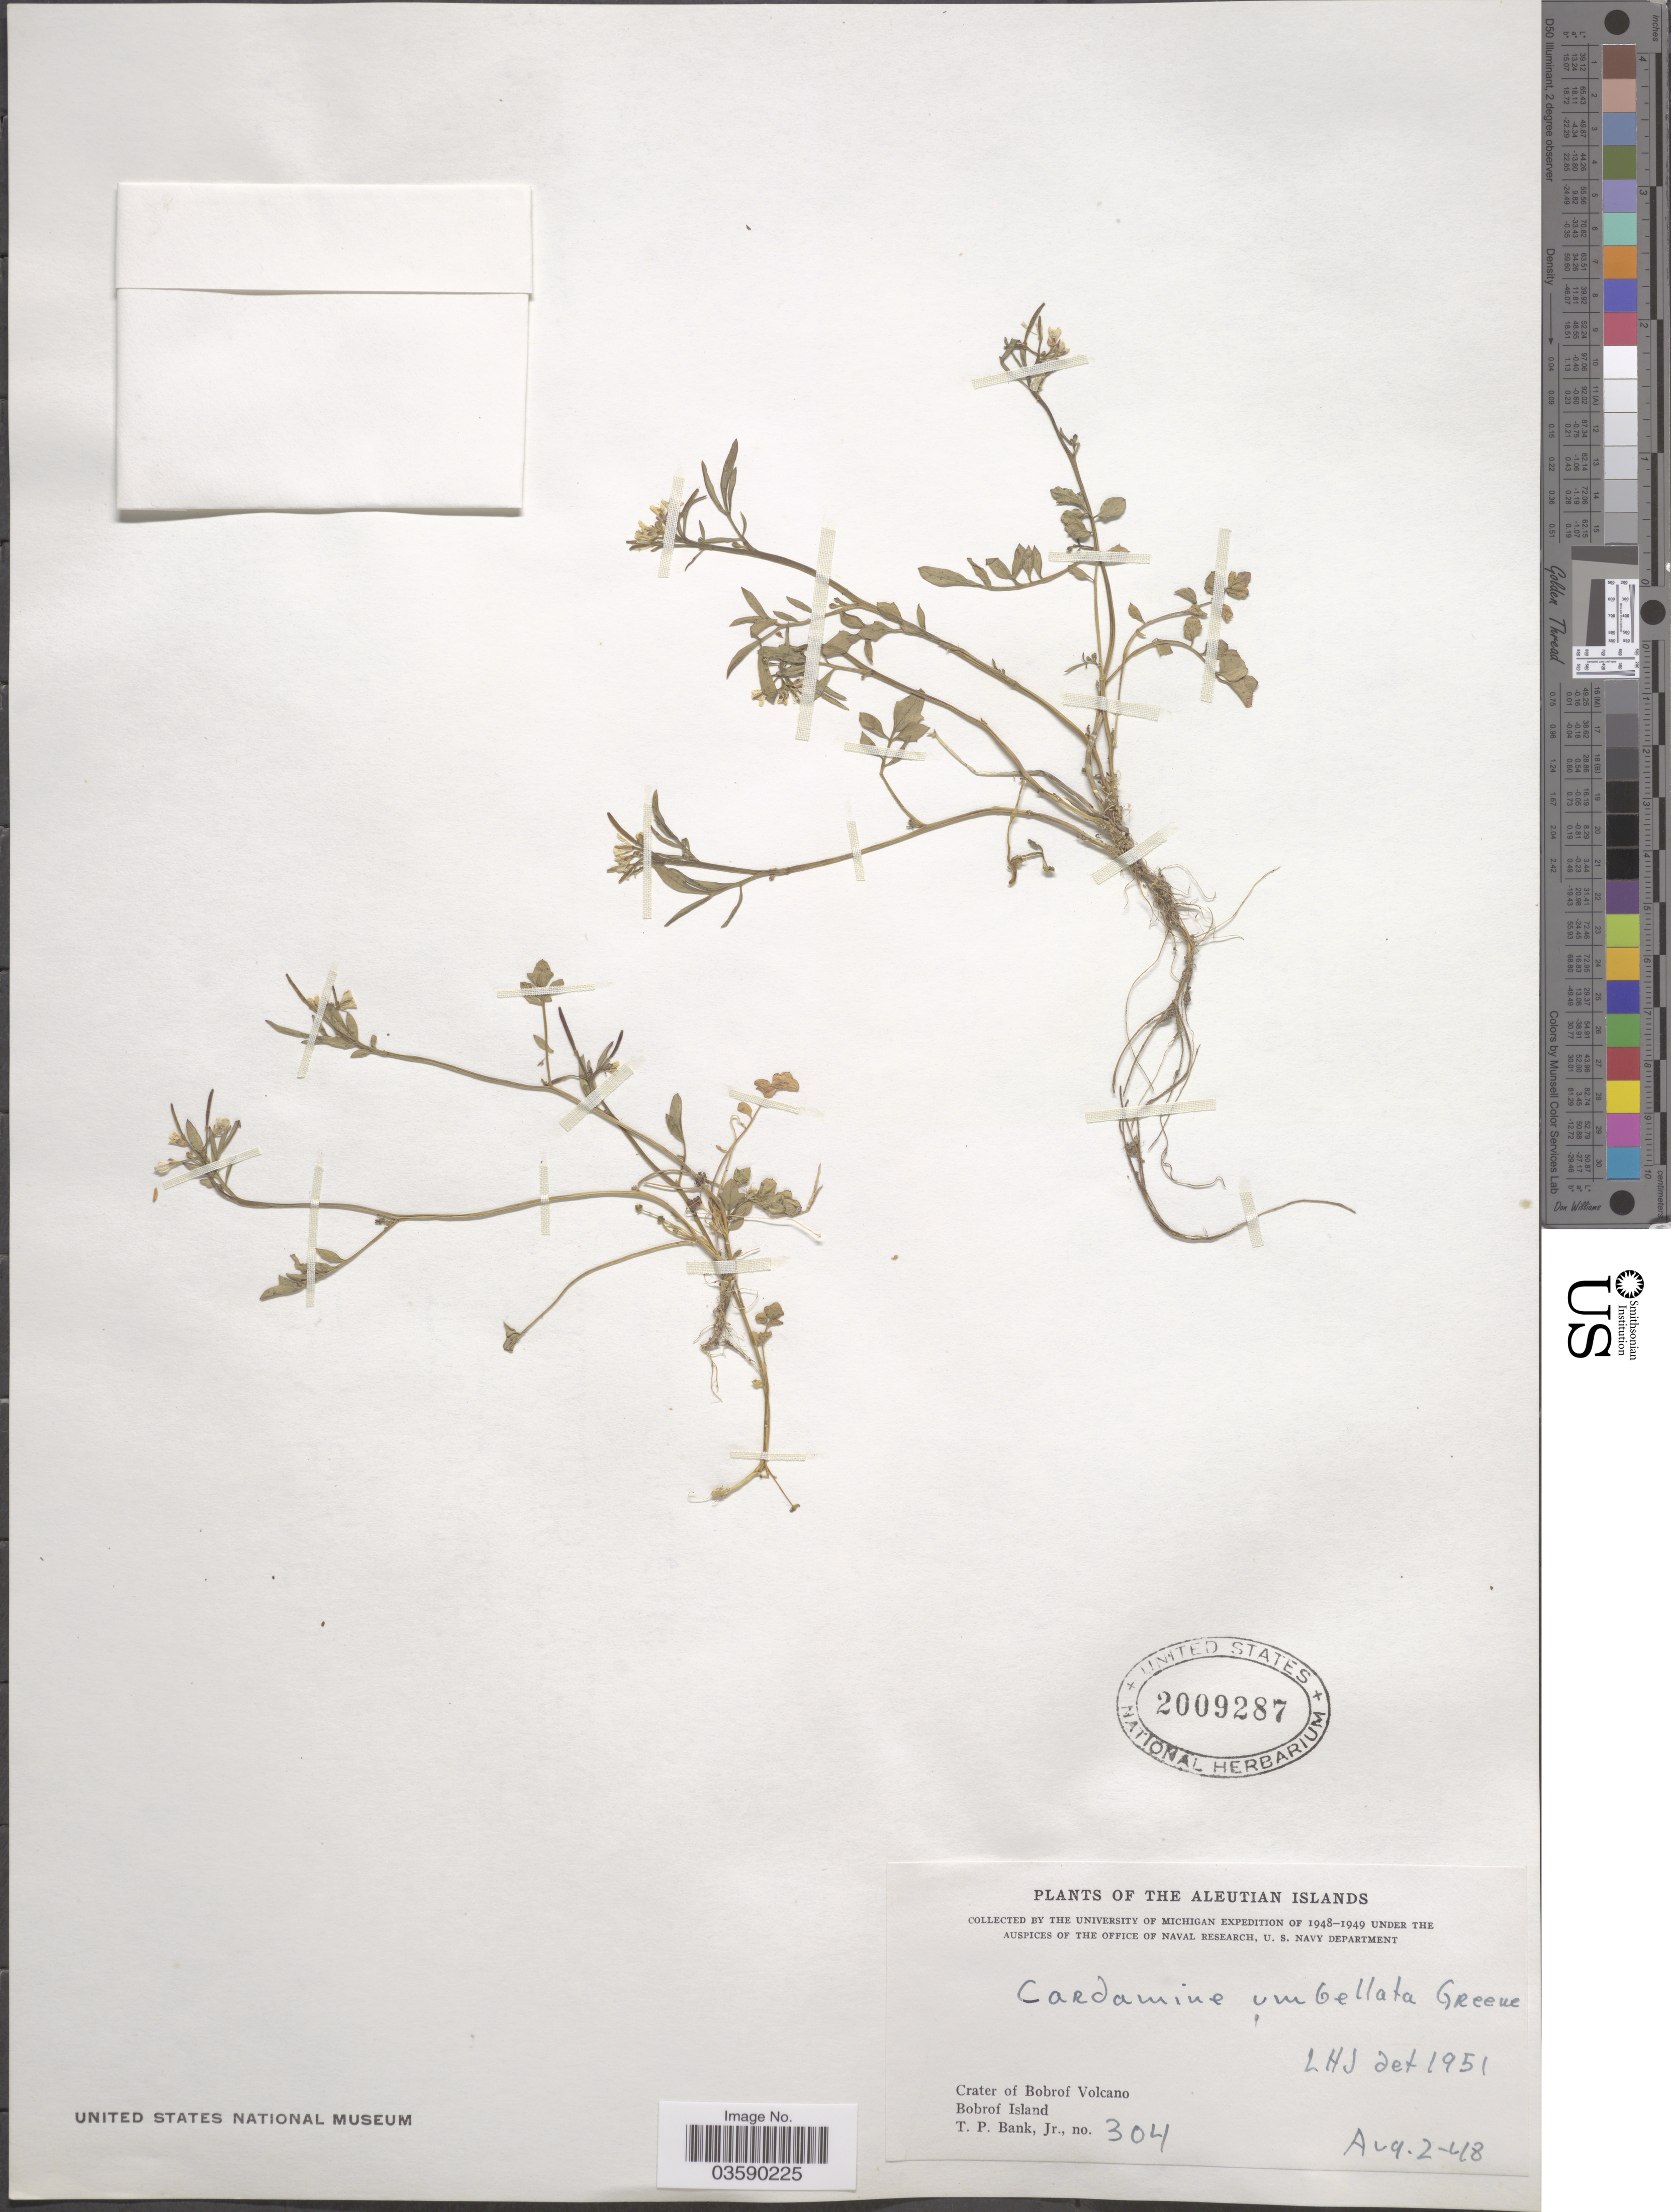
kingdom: Plantae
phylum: Tracheophyta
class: Magnoliopsida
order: Brassicales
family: Brassicaceae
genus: Cardamine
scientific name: Cardamine umbellata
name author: Greene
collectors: T. Bank Jr.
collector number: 304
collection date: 1948-08-02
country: United States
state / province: Alaska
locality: The Aleutian Islands. Crater of Bobrof Volcano. Bobrof Island.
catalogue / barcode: US 2009287